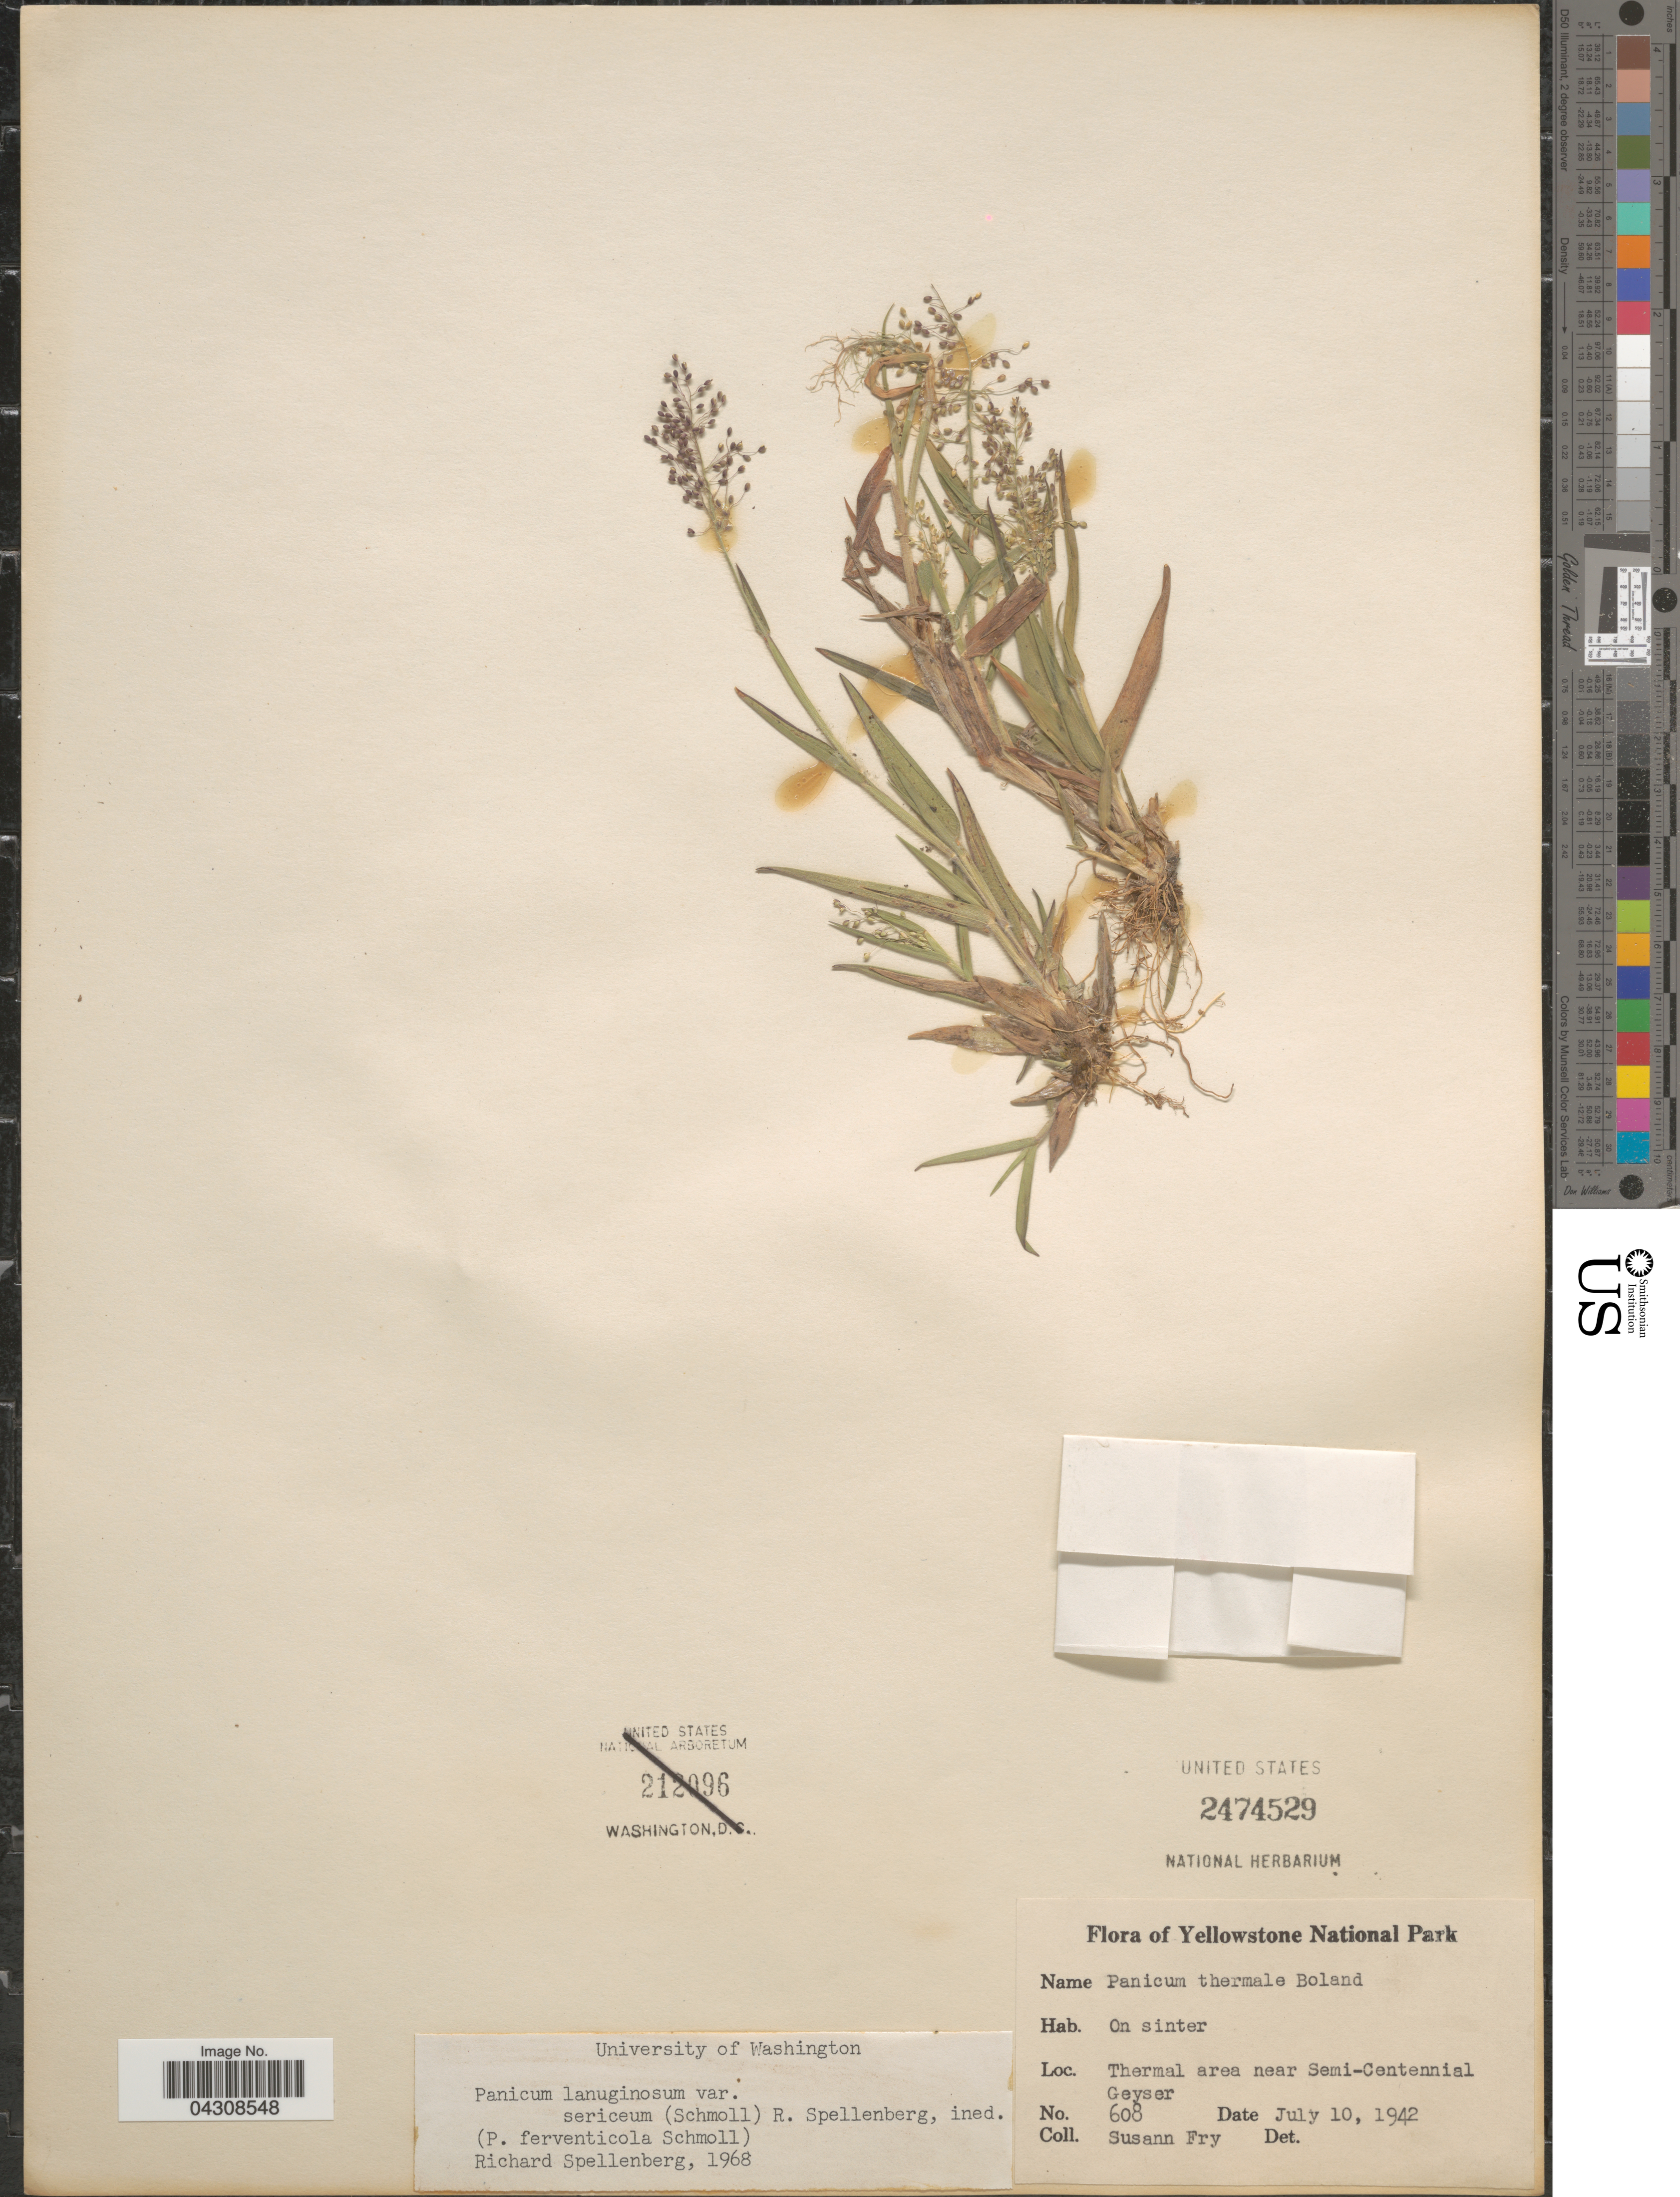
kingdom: Plantae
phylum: Tracheophyta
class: Liliopsida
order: Poales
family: Poaceae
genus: Dichanthelium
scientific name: Dichanthelium acuminatum var. acuminatum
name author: (Sw.) Gould & C.A. Clark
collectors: S. Fry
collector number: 608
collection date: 1942-07-10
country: United States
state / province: Wyoming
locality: Yellowstone National Park. Thermal area near Semi-Centennial Geyser.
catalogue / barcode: US 2474529